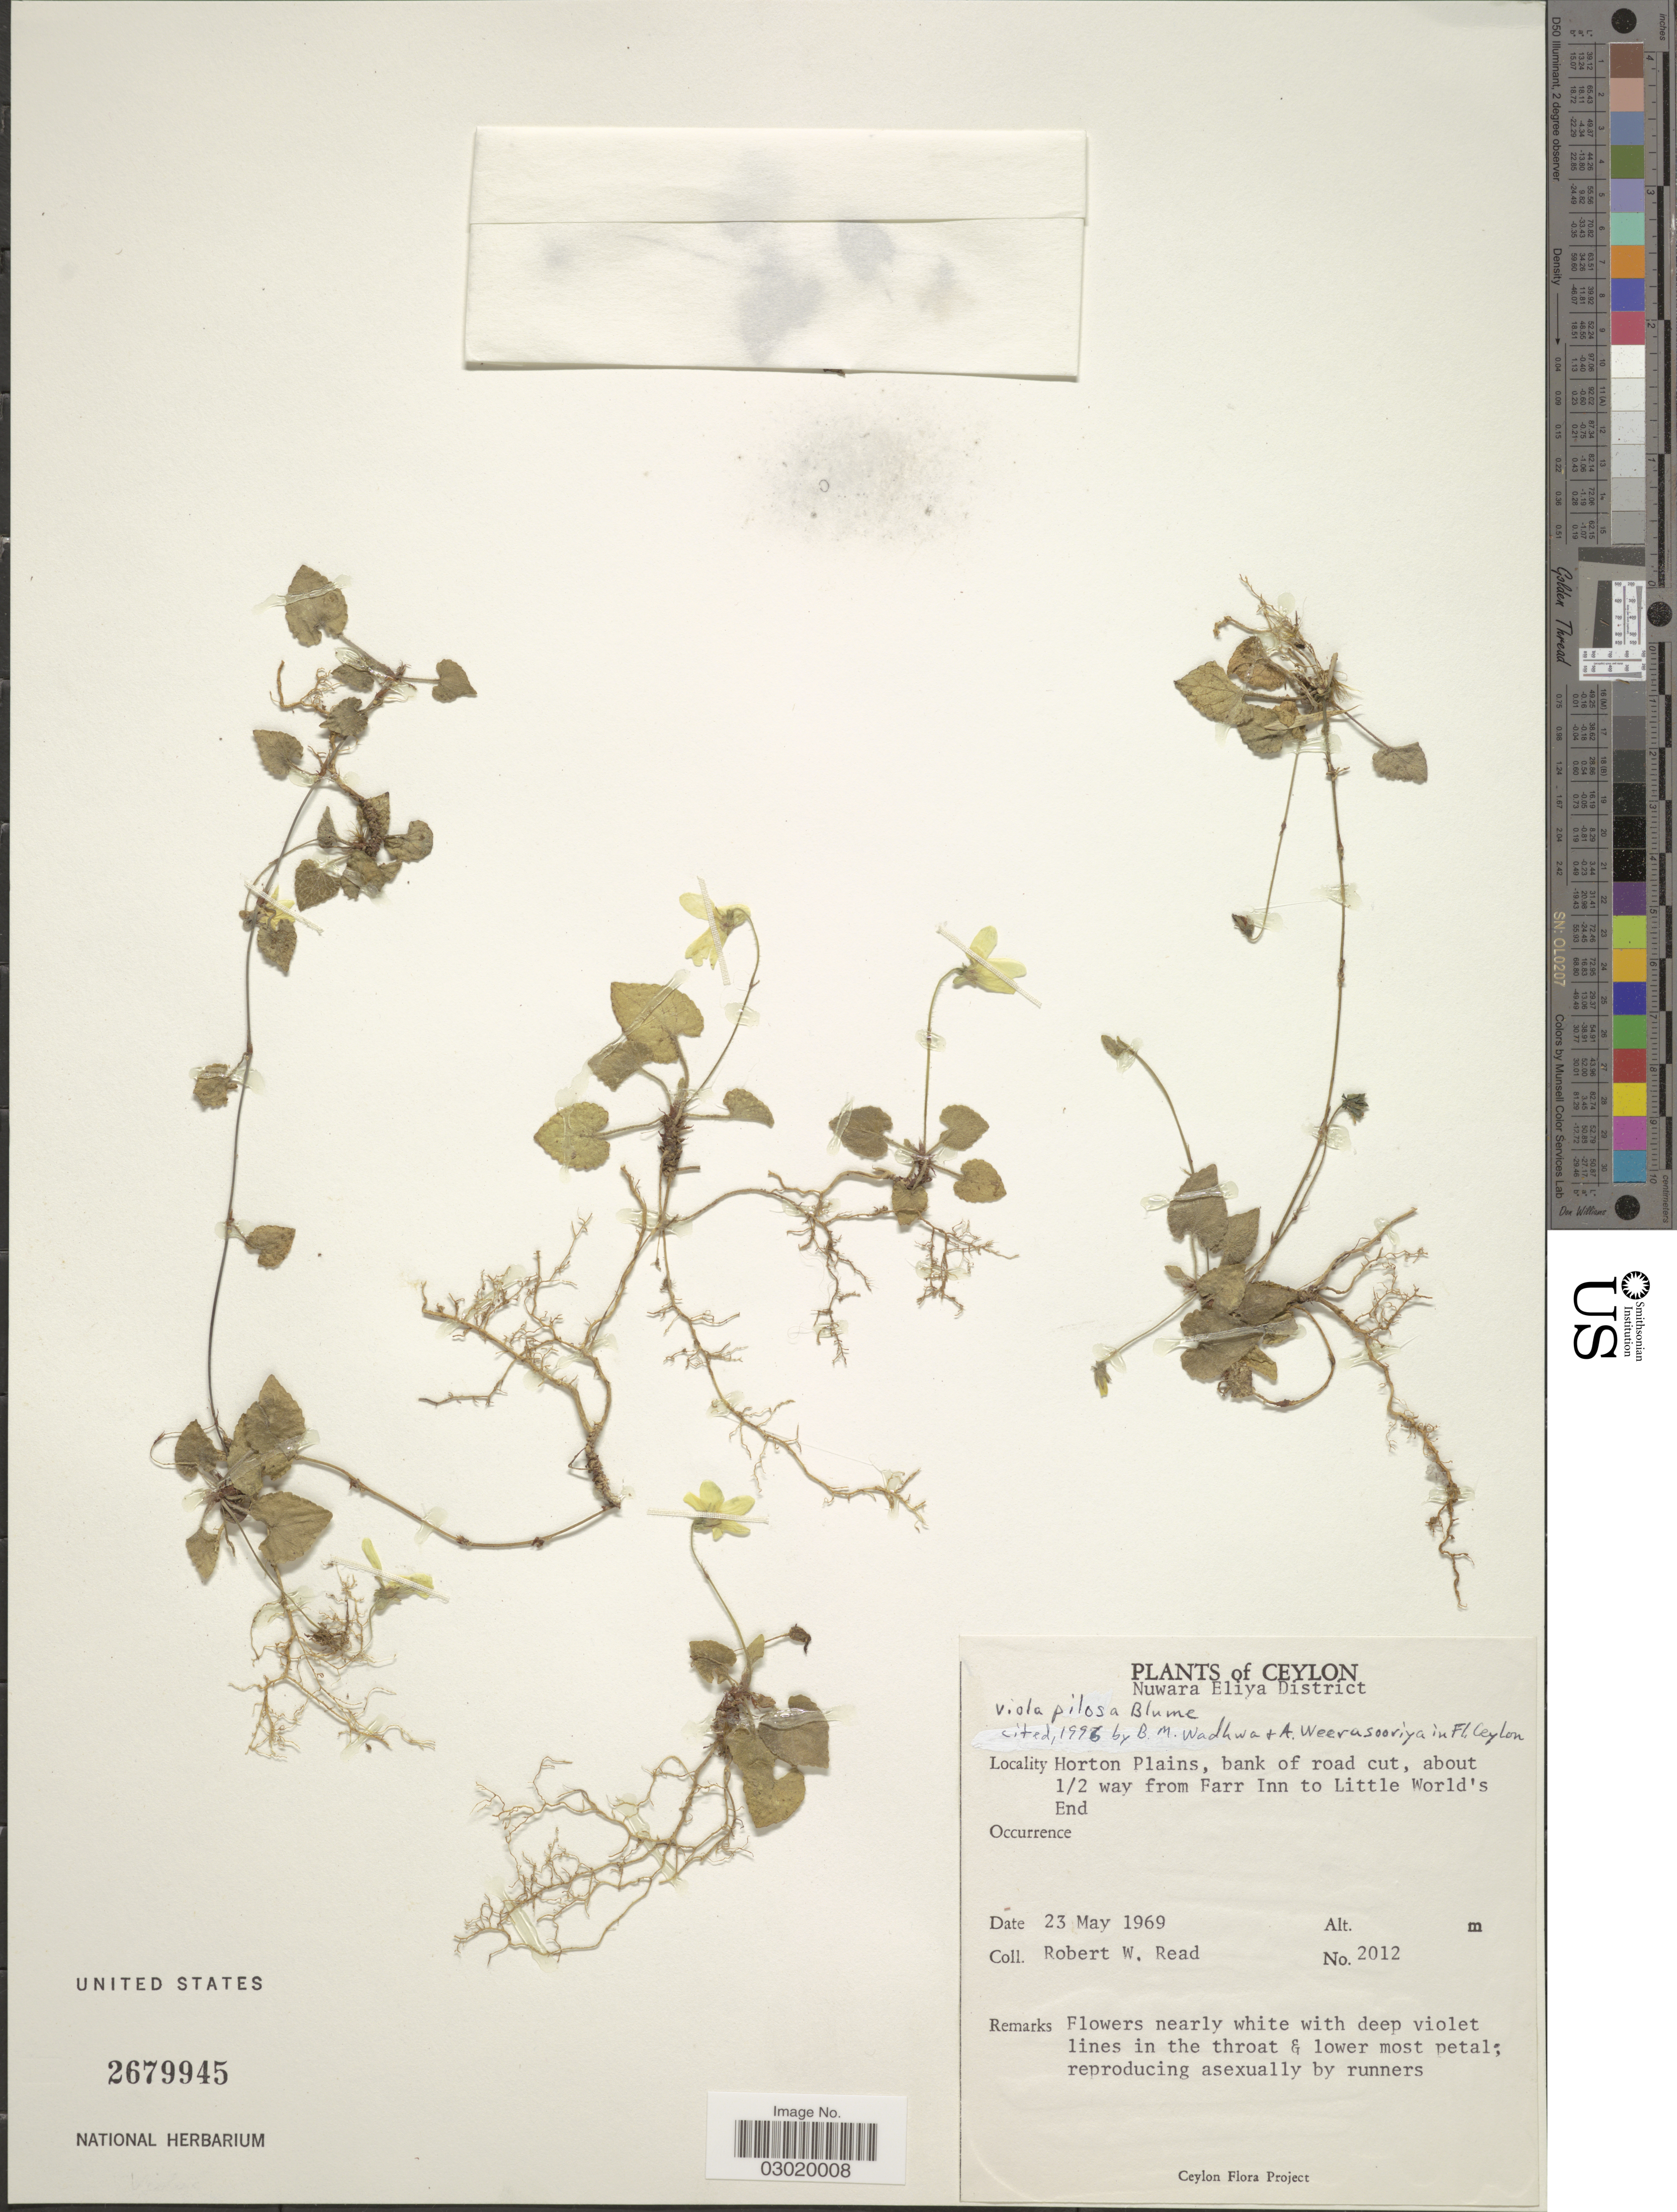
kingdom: Plantae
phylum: Tracheophyta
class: Magnoliopsida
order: Malpighiales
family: Violaceae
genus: Viola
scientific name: Viola pilosa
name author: Blume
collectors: R. W. Read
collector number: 2012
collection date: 1969-05-23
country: Sri Lanka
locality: Ceylon. Nuwara Eliya District. Horton Plains, bank of road cut, about 1/2 way from Farr Inn to Little World's End.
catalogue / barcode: US 2679945